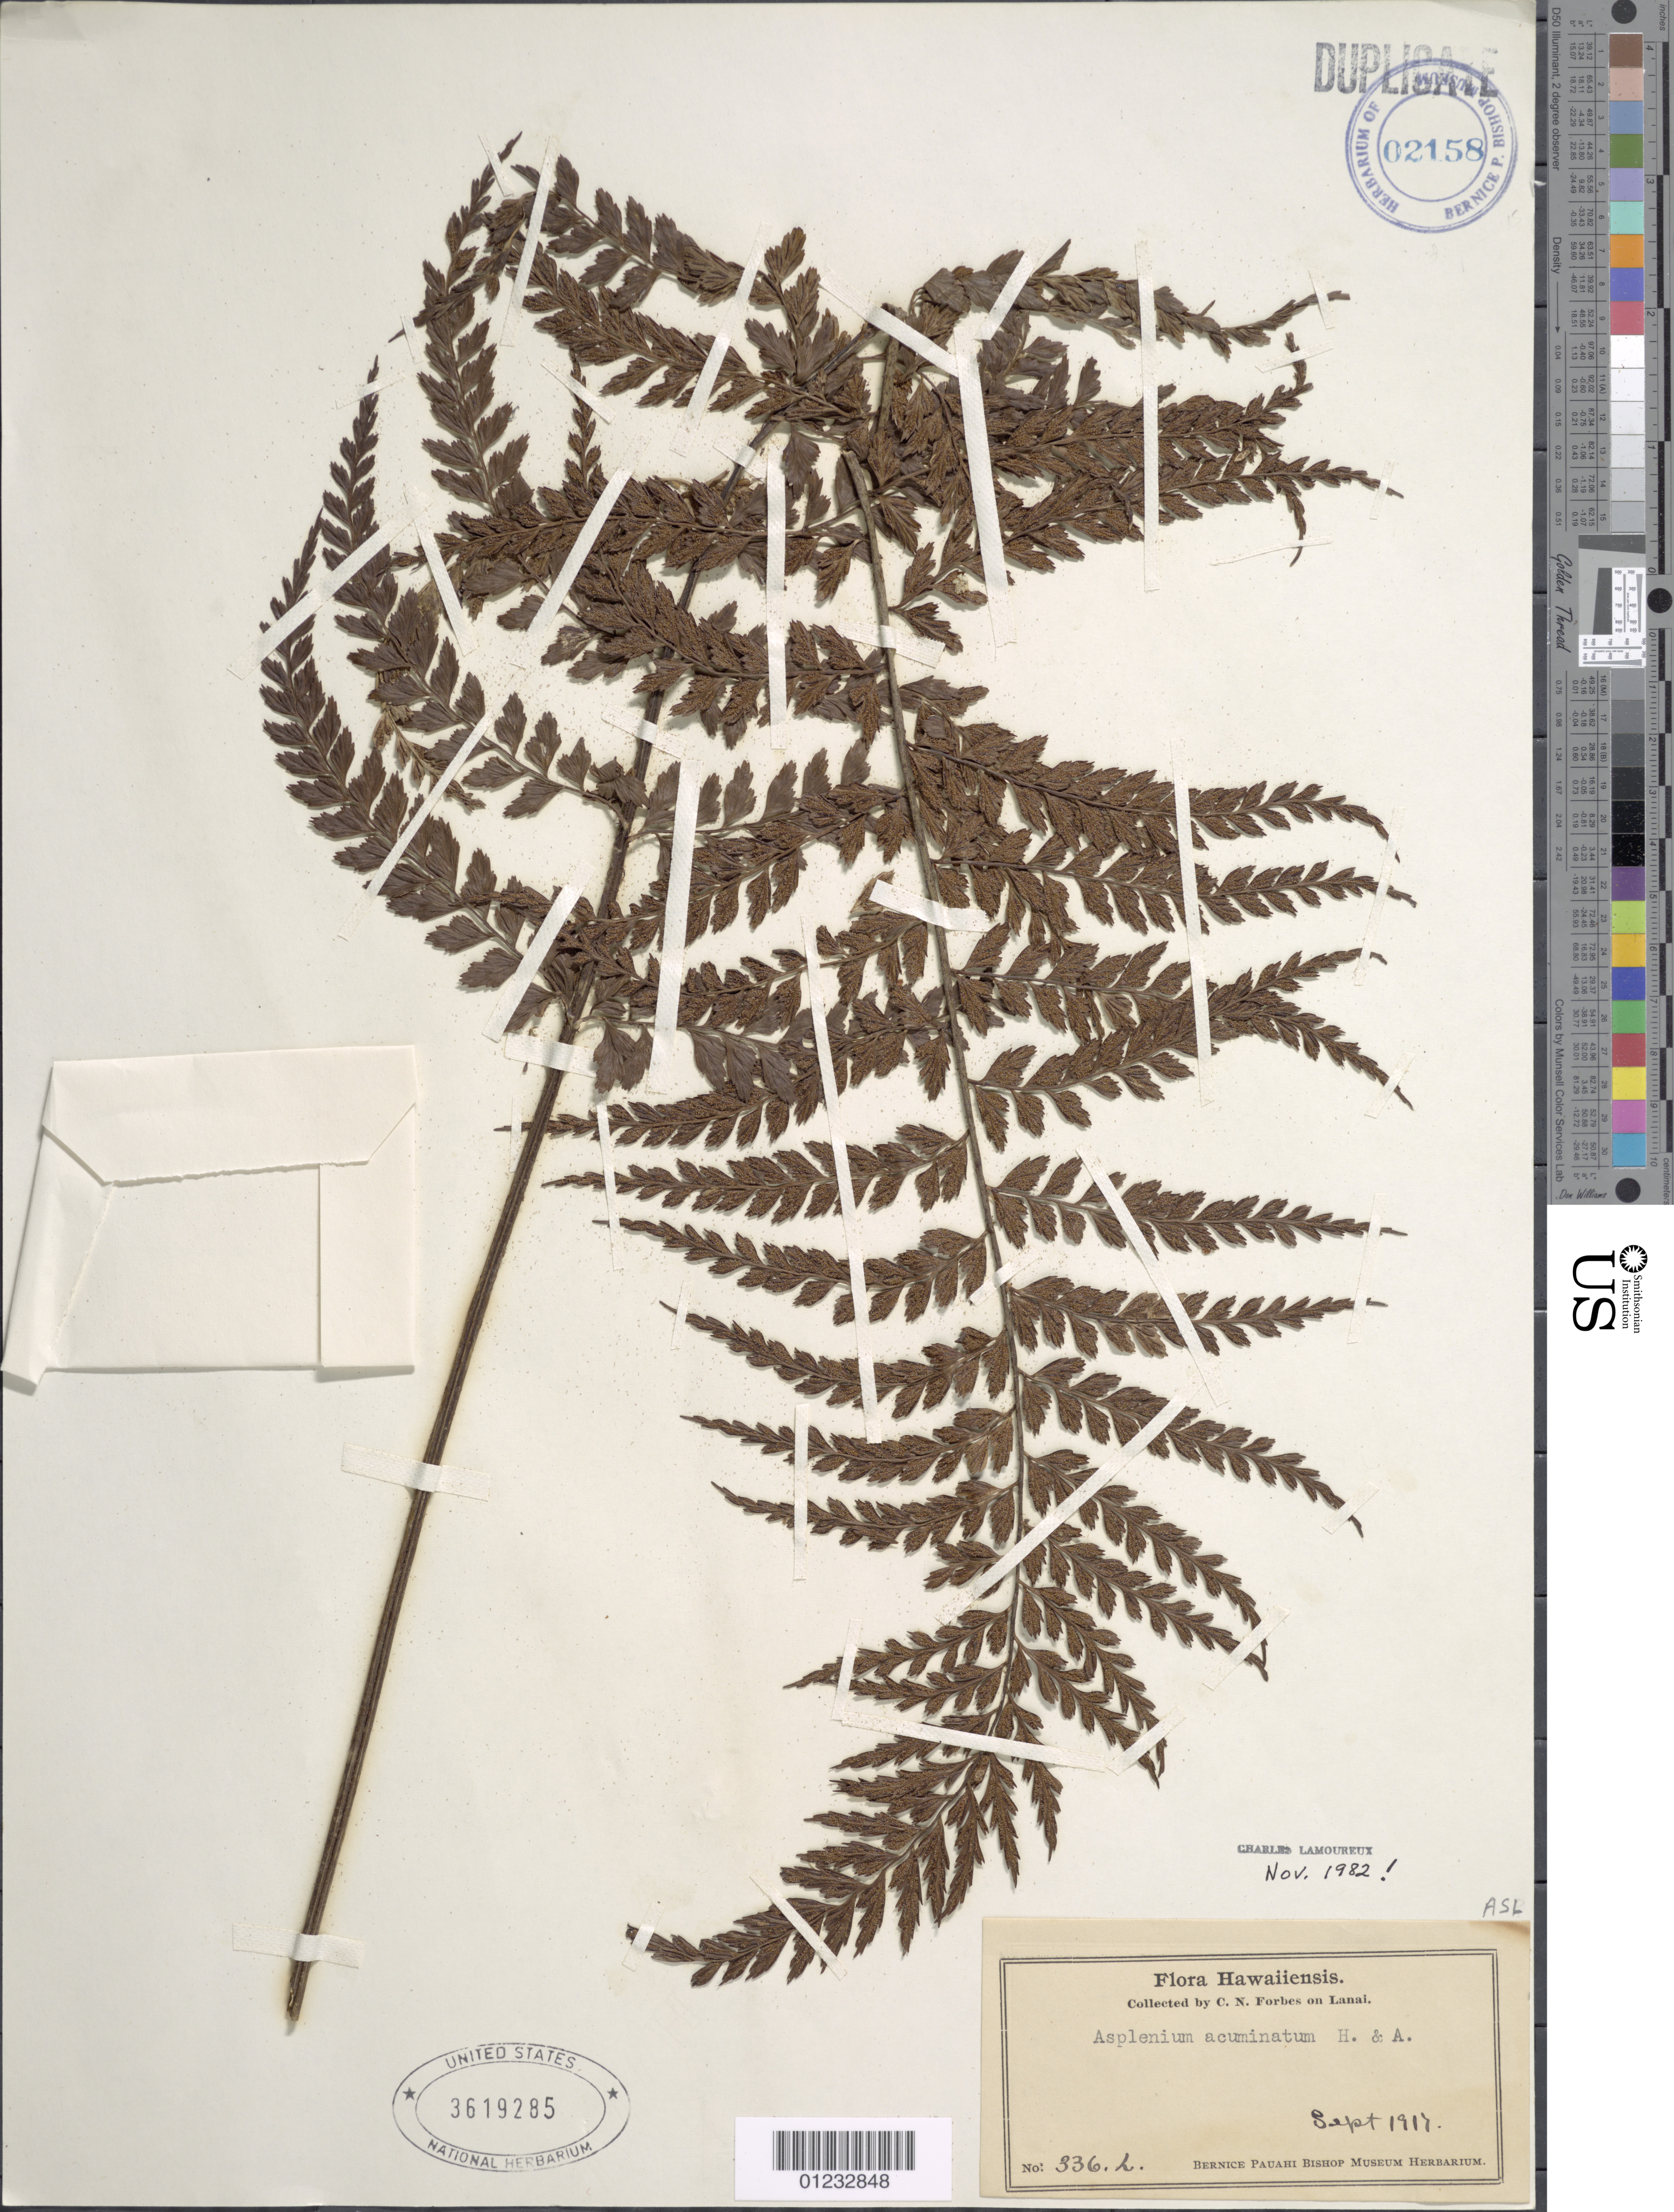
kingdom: Plantae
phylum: Tracheophyta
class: Polypodiopsida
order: Polypodiales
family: Aspleniaceae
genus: Asplenium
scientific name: Asplenium acuminatum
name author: Hook. & Arn.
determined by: Lamoureux, C. H.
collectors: C. N. Forbes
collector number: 336.L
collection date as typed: Sep 1917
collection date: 1917-09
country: United States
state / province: Hawaii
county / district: Maui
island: Lana'i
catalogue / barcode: US 3619285